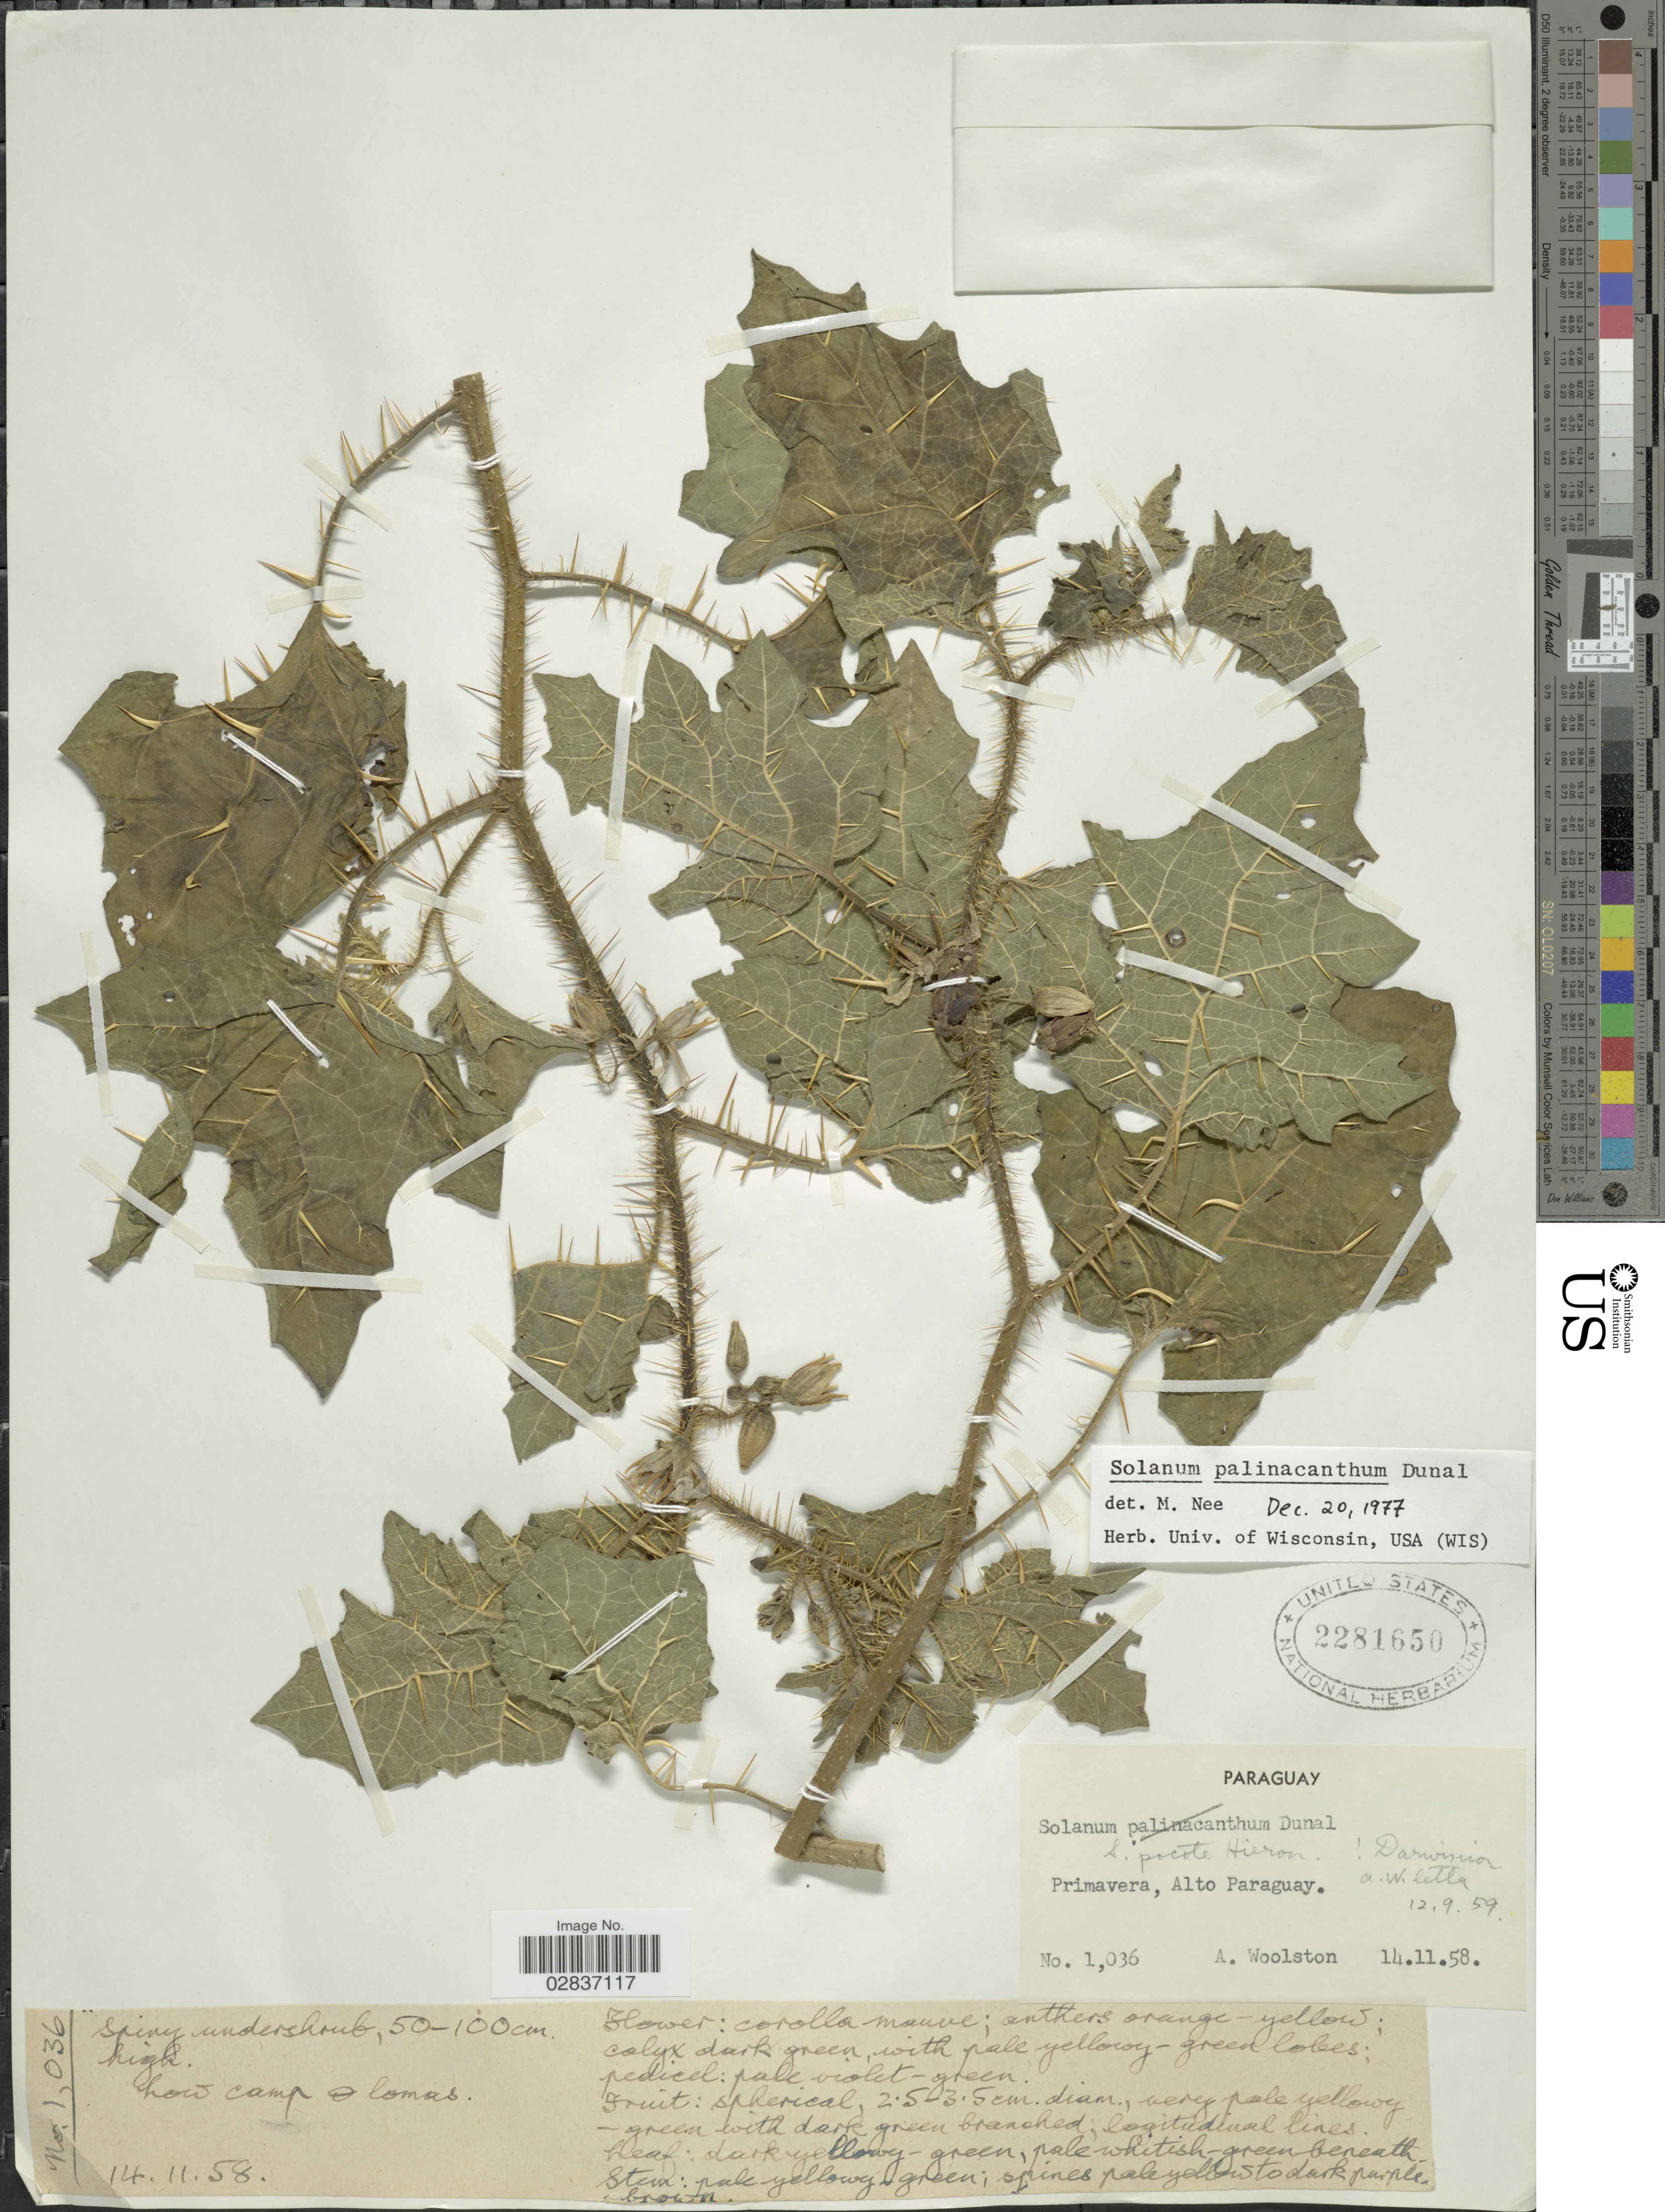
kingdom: Plantae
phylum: Tracheophyta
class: Magnoliopsida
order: Solanales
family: Solanaceae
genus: Solanum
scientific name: Solanum palinacanthum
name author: Dunal in DC.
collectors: A. Woolston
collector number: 1036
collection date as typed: Transcribed d/m/y: 14/11/58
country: Paraguay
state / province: Alto Paraguay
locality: Primavera, Alto Paraguay.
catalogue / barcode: US 2281650